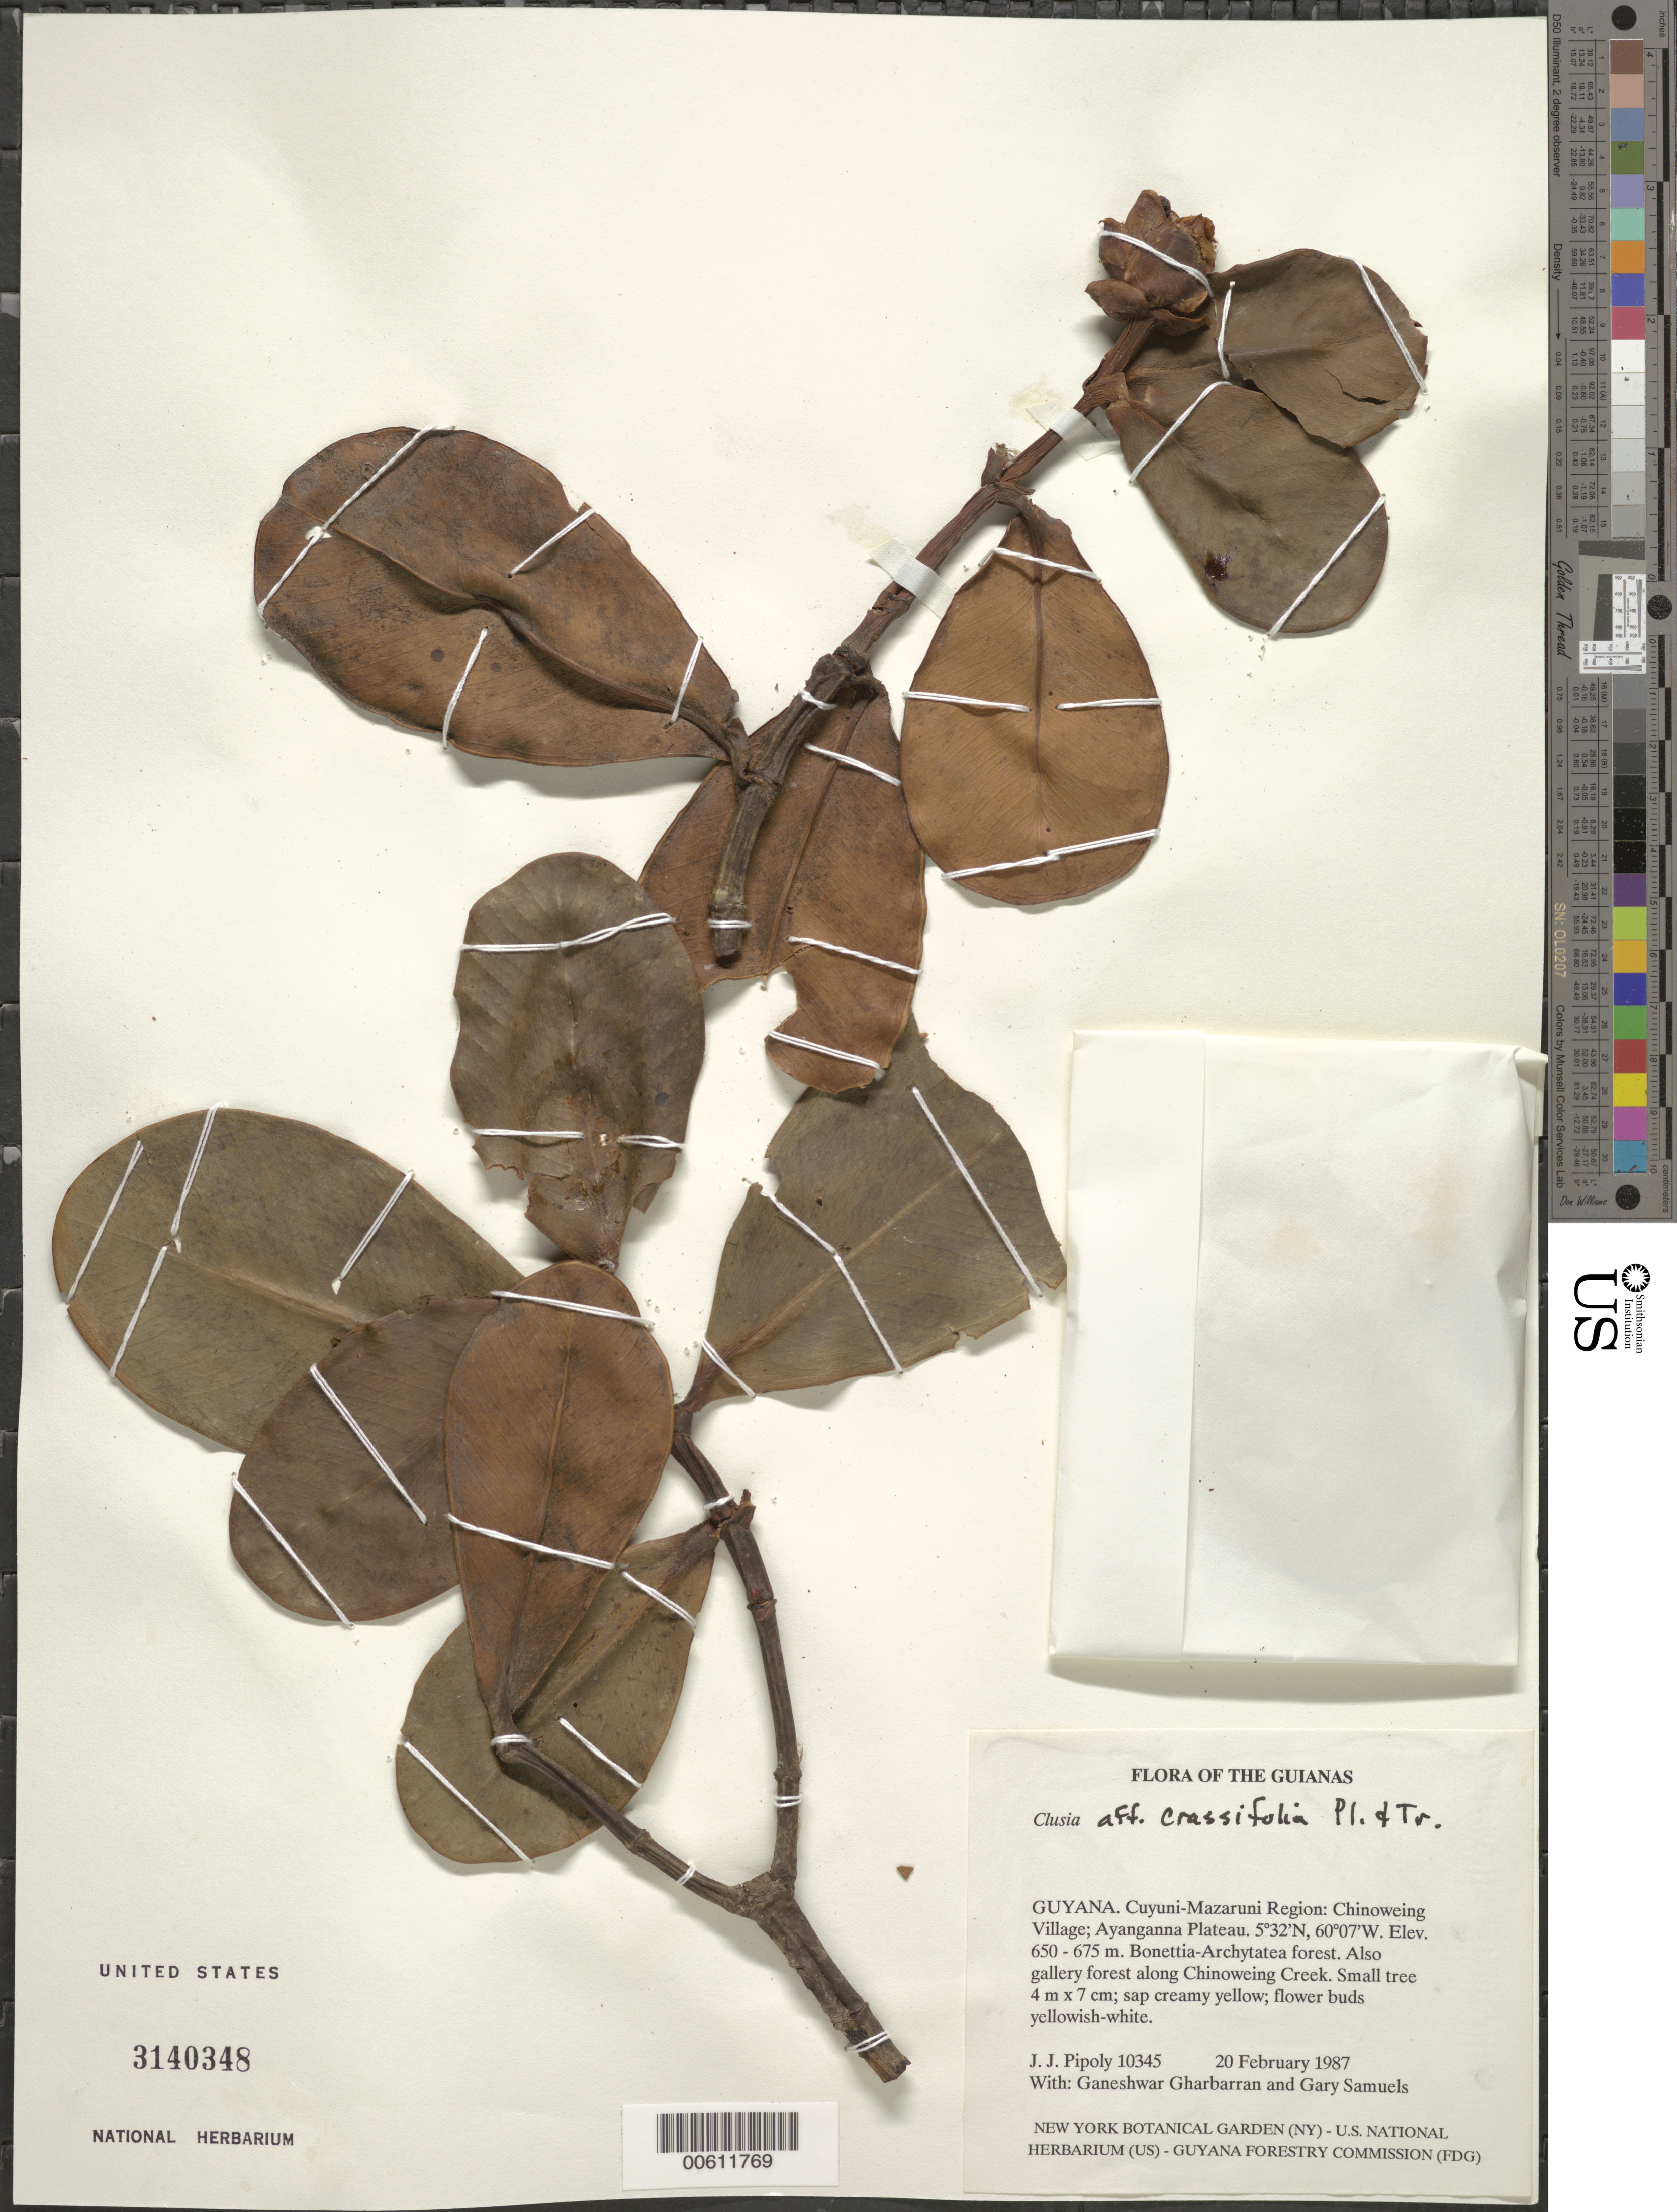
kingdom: Plantae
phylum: Tracheophyta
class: Magnoliopsida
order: Malpighiales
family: Clusiaceae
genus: Clusia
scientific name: Clusia crassifolia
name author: Planch. & Triana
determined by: Pipoly, J. J., III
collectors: J. J. Pipoly, G. Gharbarran & G. Samuels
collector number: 10345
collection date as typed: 20 February 1987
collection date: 1987-02-20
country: Guyana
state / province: Cuyuni-Mazaruni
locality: Chinoweing Village; Ayanganna Plateau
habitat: Bonnetia-Archytaea forest. Also gallery forest along Chinoweing Creek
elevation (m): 650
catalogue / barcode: US 3140348